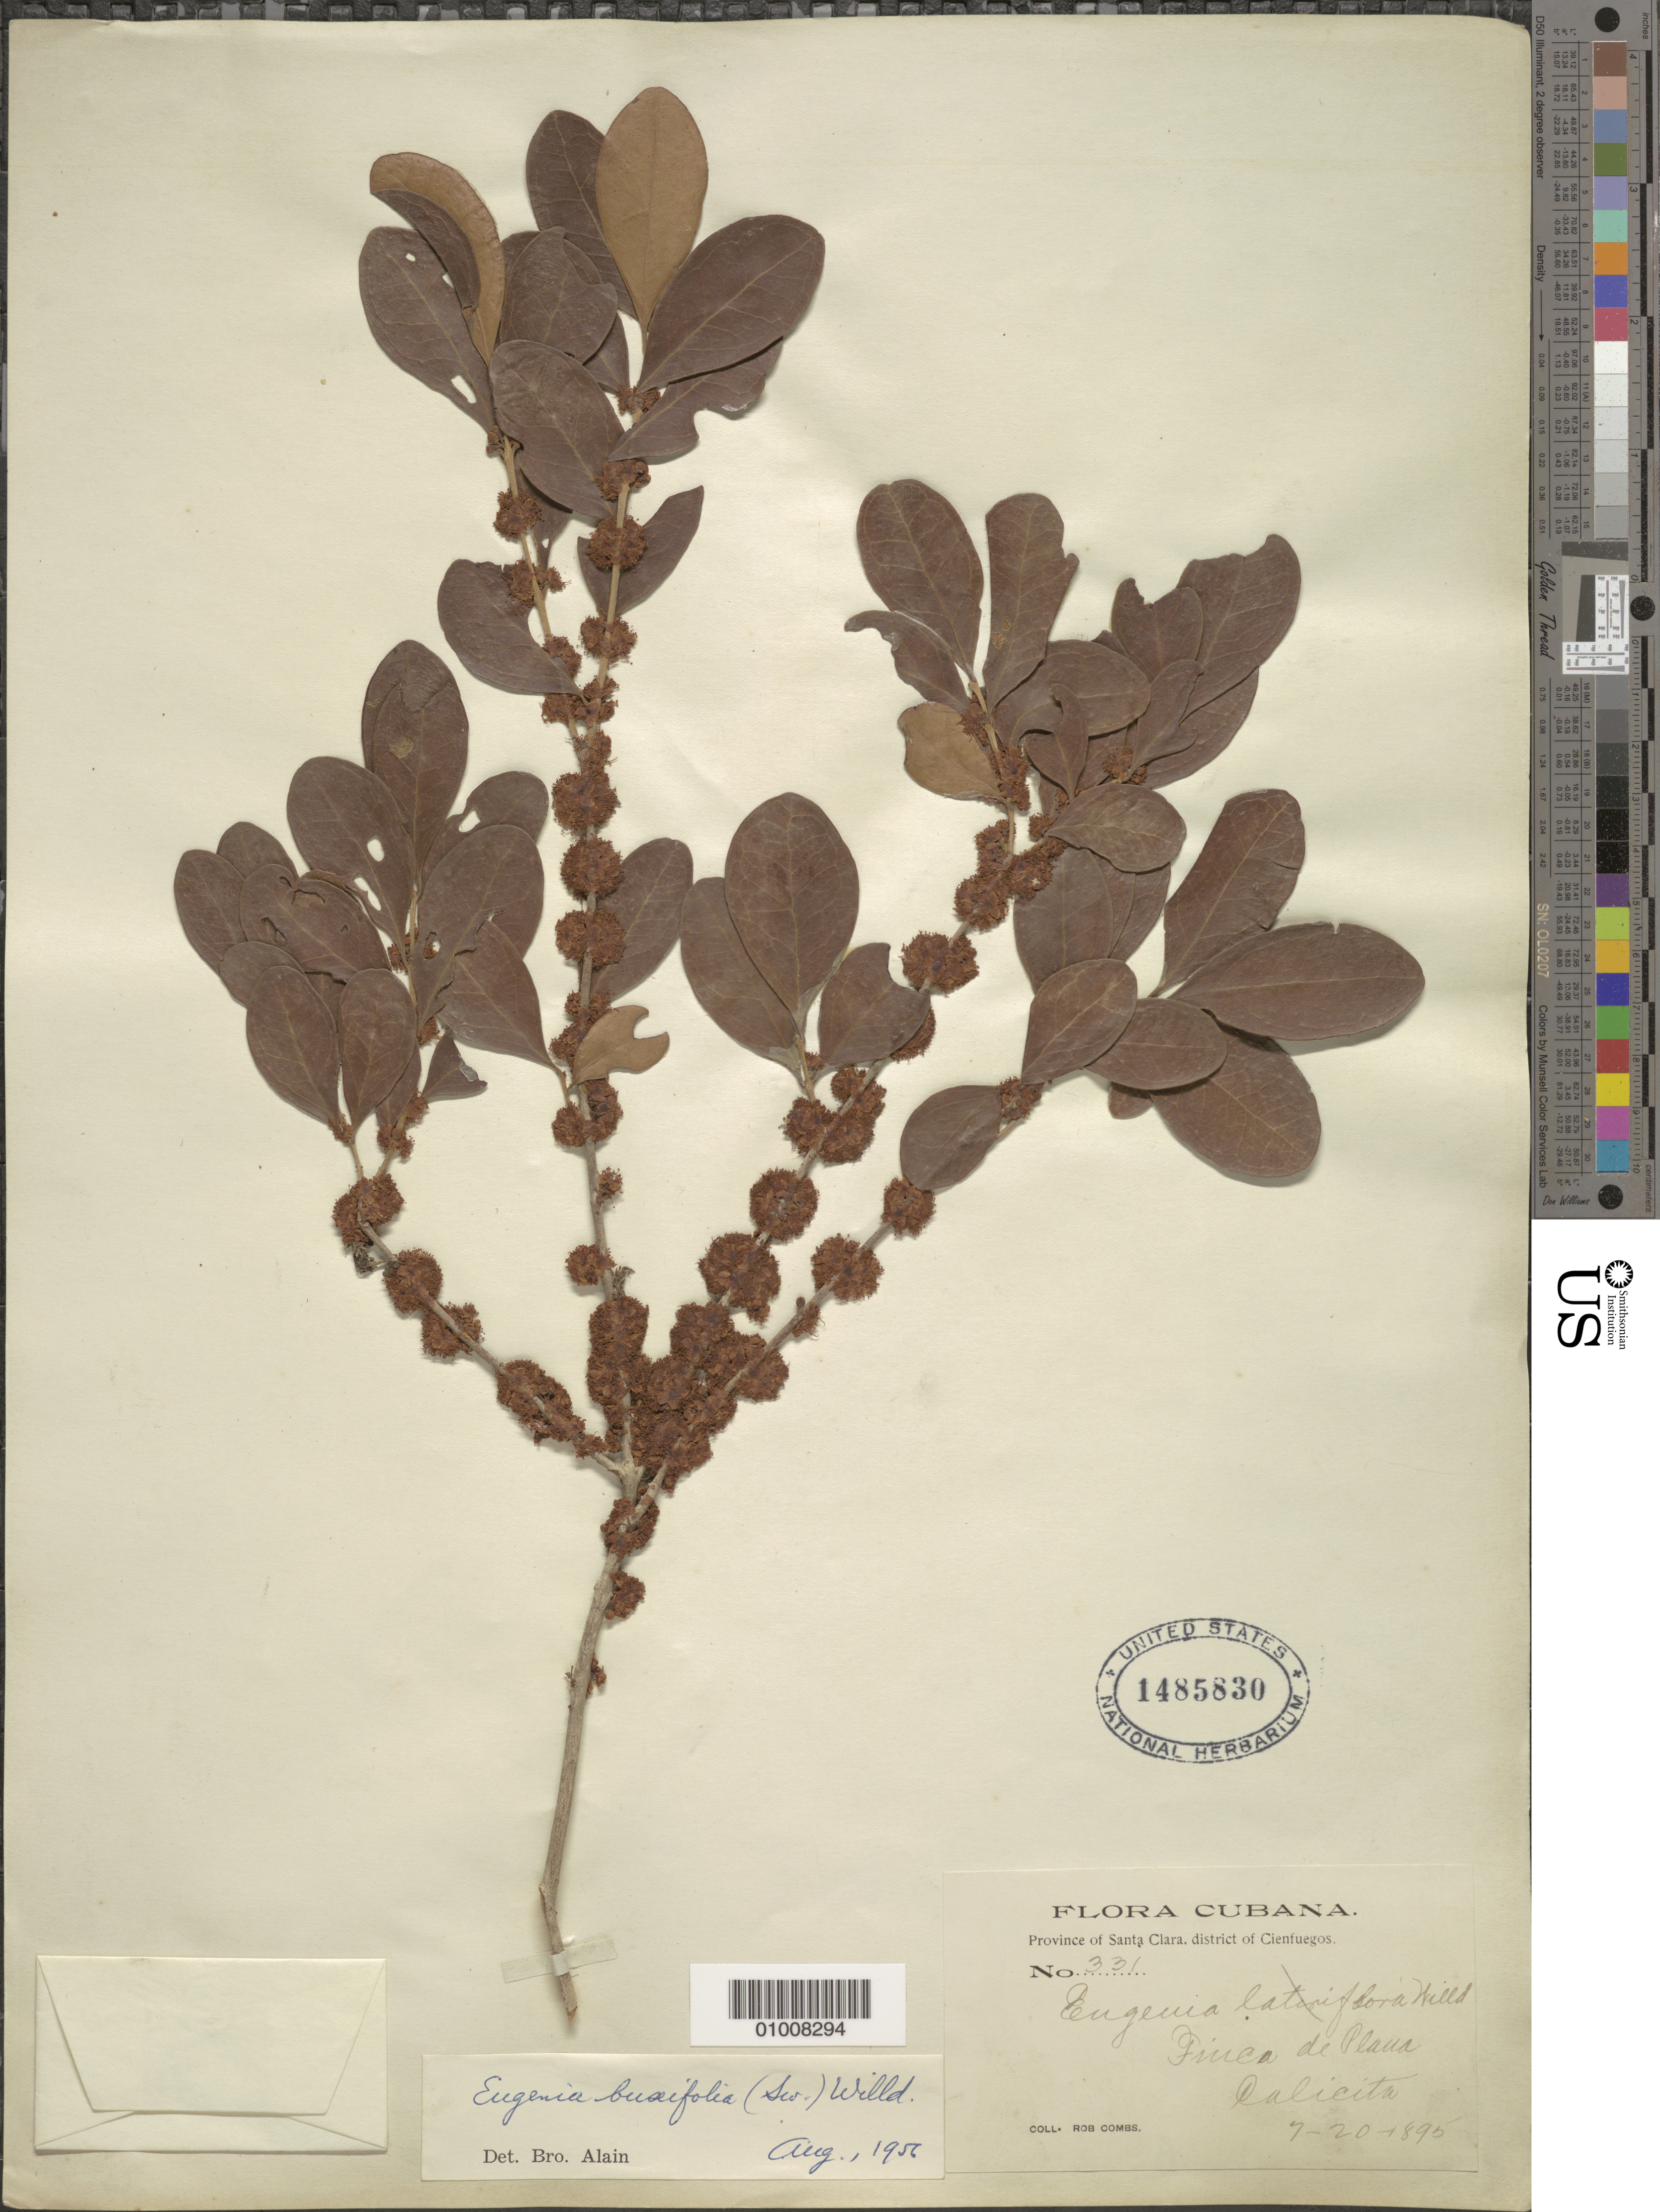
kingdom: Plantae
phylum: Tracheophyta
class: Magnoliopsida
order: Myrtales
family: Myrtaceae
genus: Eugenia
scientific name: Eugenia foetida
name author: Pers.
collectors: R. Combs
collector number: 331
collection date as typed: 20 Jul 1895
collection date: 1895-07-20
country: Cuba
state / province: Villa Clara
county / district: Santa Clara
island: Cuba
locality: District of Cienfuegos Finca de Plana Calicita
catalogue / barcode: US 1485830